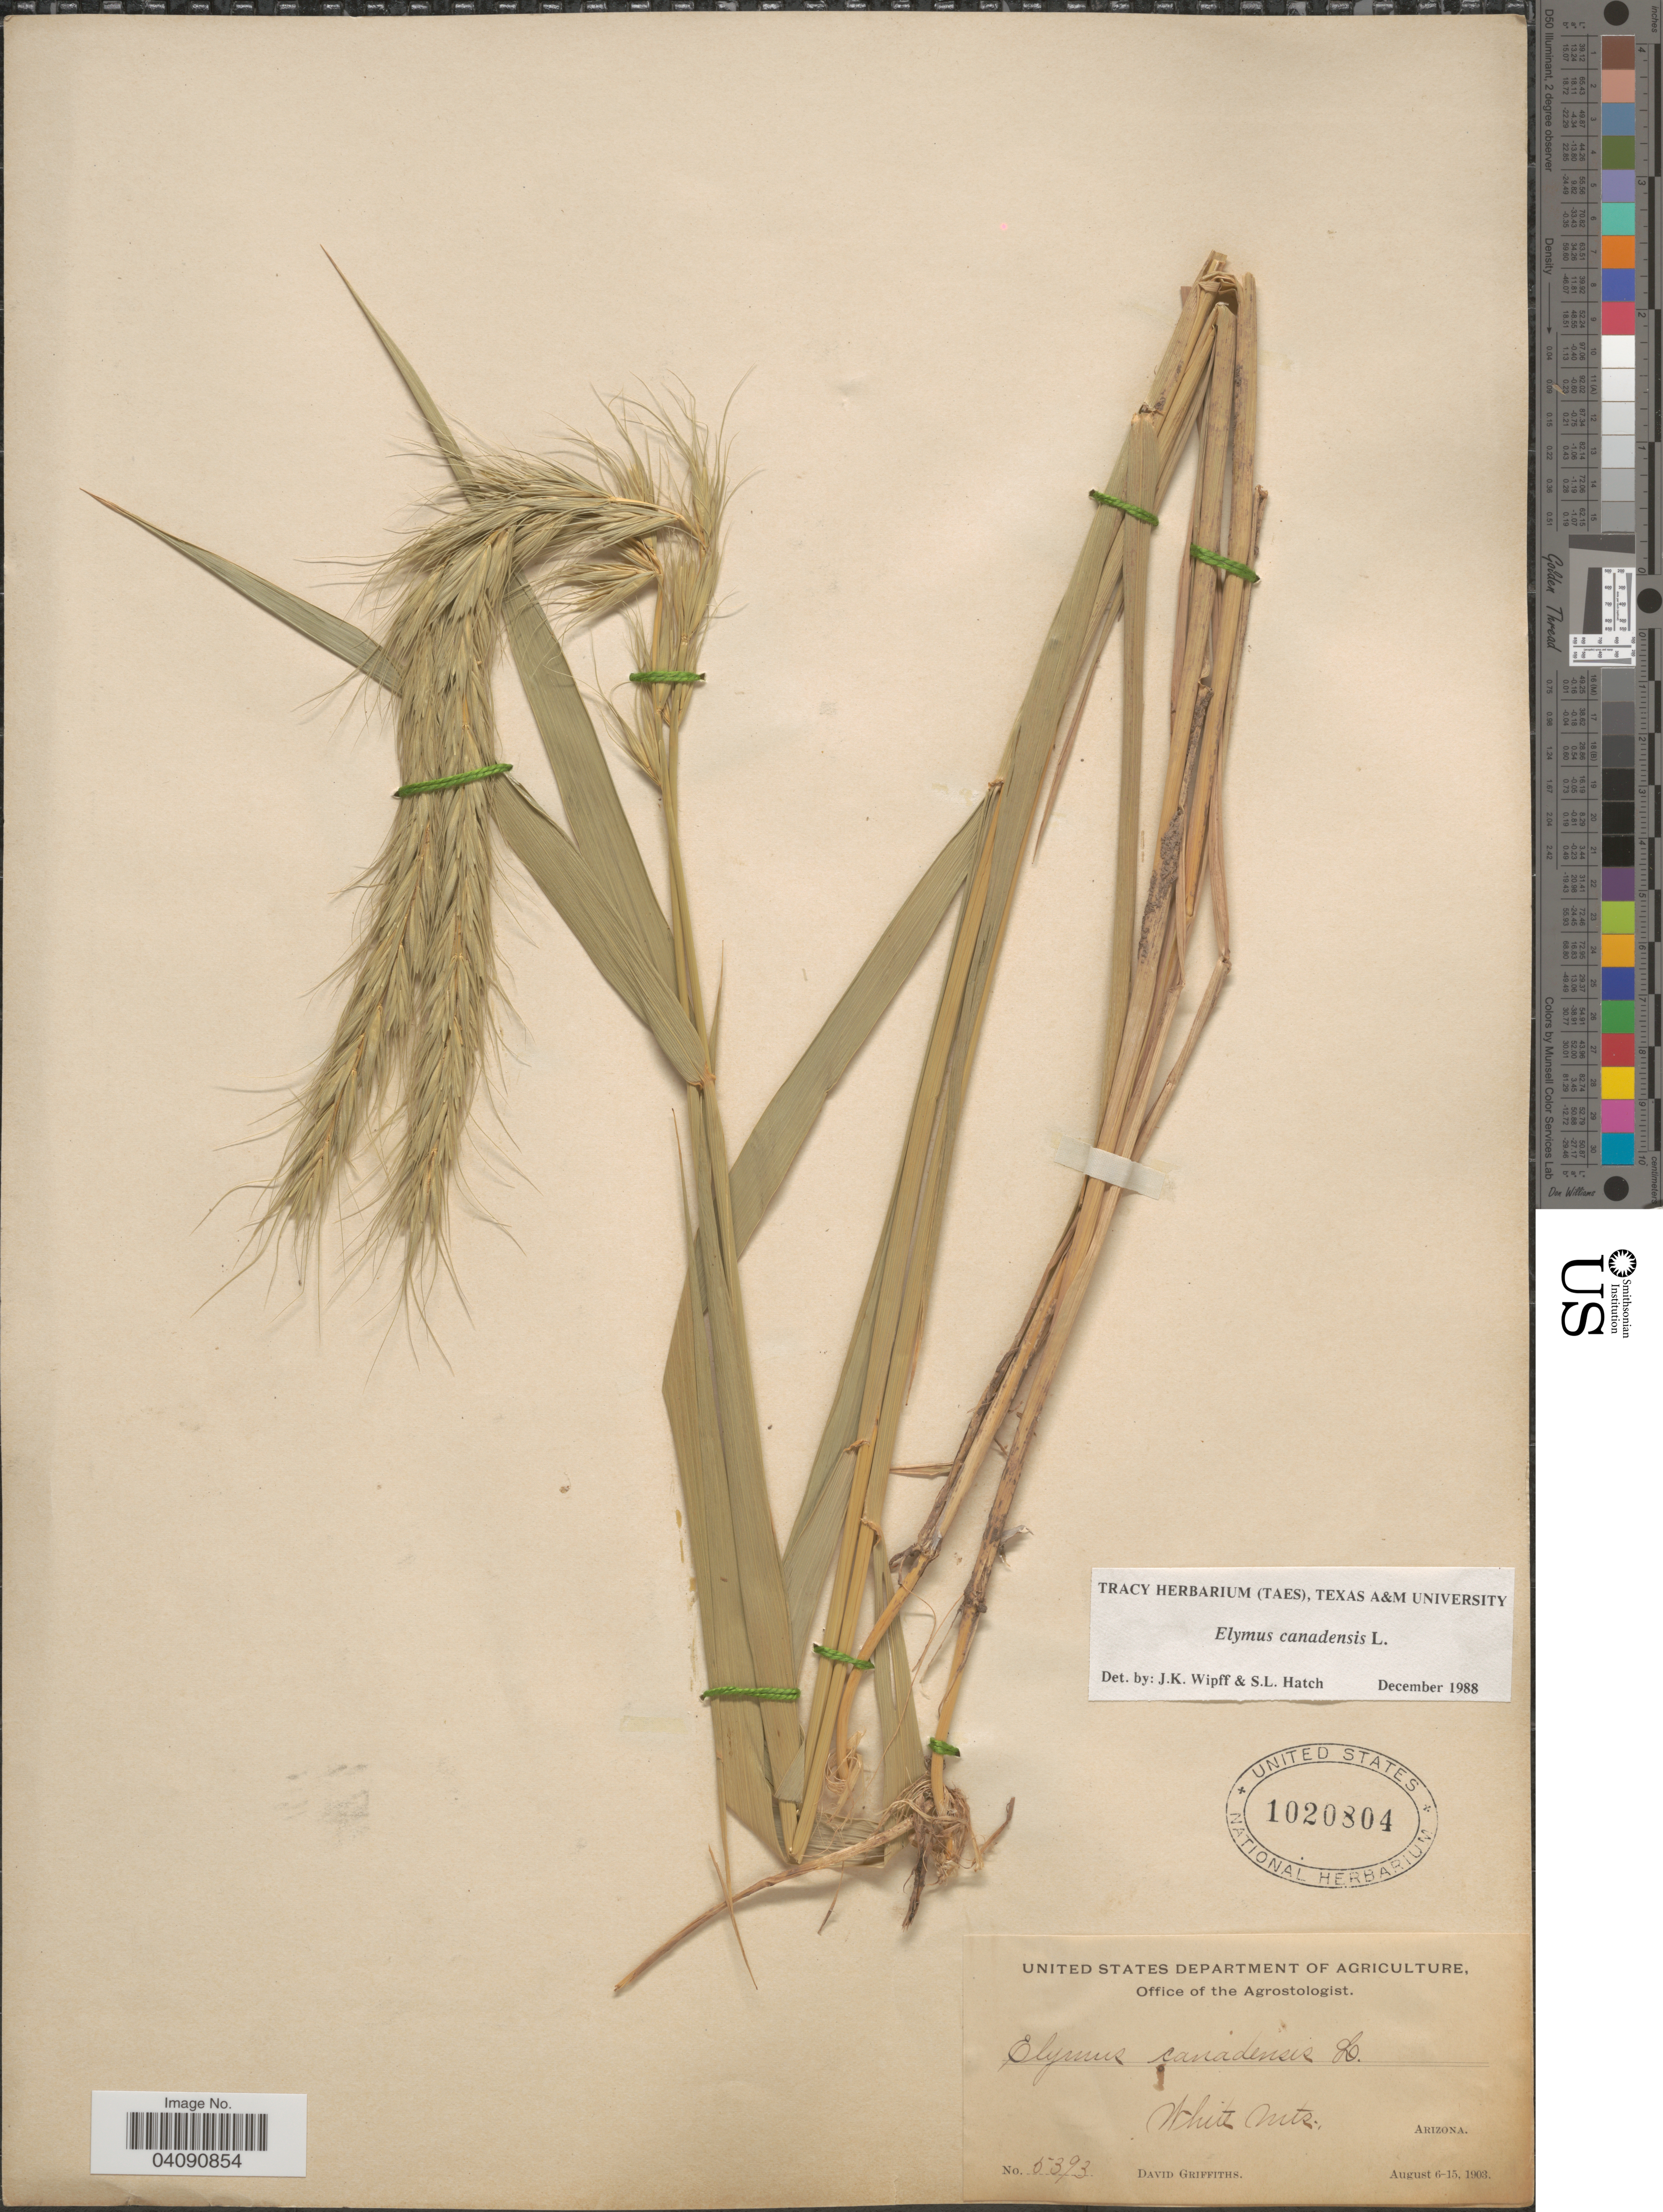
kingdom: Plantae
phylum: Tracheophyta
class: Liliopsida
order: Poales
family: Poaceae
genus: Elymus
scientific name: Elymus canadensis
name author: L.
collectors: D. Griffiths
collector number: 5393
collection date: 1903-08-06/1903-08-15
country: United States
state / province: Arizona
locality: White Mts.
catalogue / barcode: US 1020804